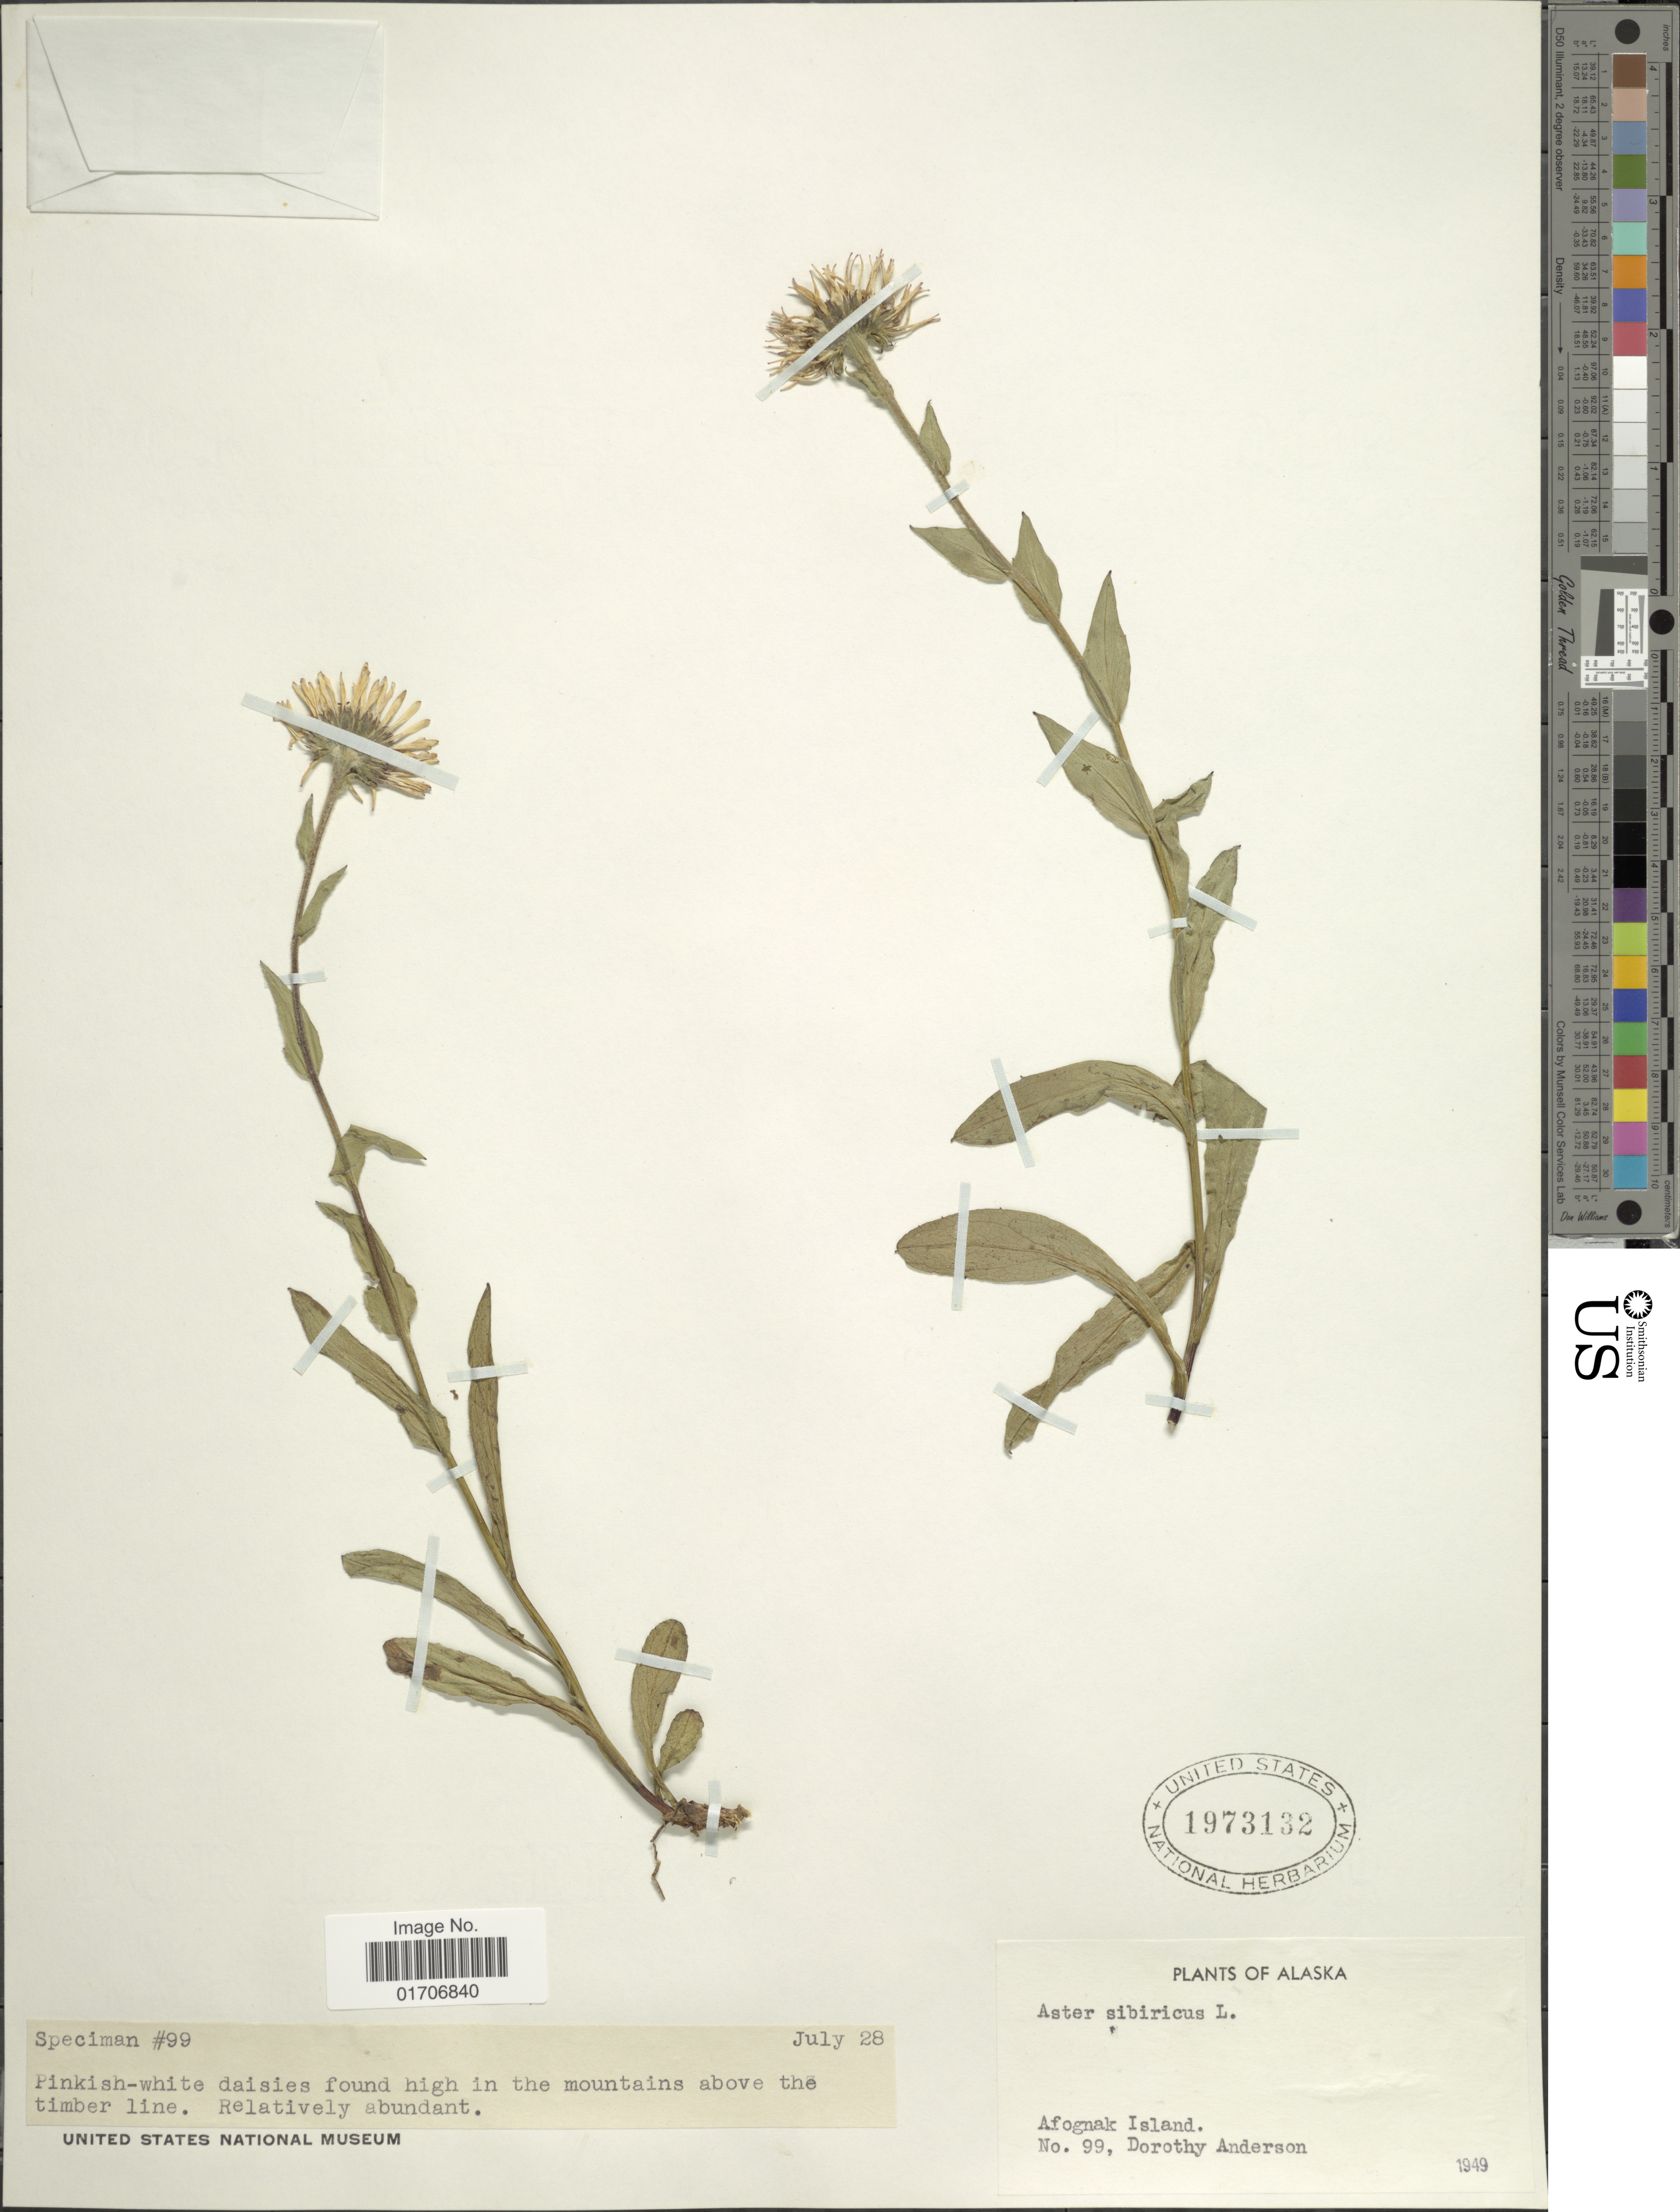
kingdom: Plantae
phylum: Tracheophyta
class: Magnoliopsida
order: Asterales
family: Asteraceae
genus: Eurybia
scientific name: Eurybia sibirica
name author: (L.) G.L. Nesom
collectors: D. Anderson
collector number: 99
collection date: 1949-07-28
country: United States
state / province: Alaska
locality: Afognak Island.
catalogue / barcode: US 1973132